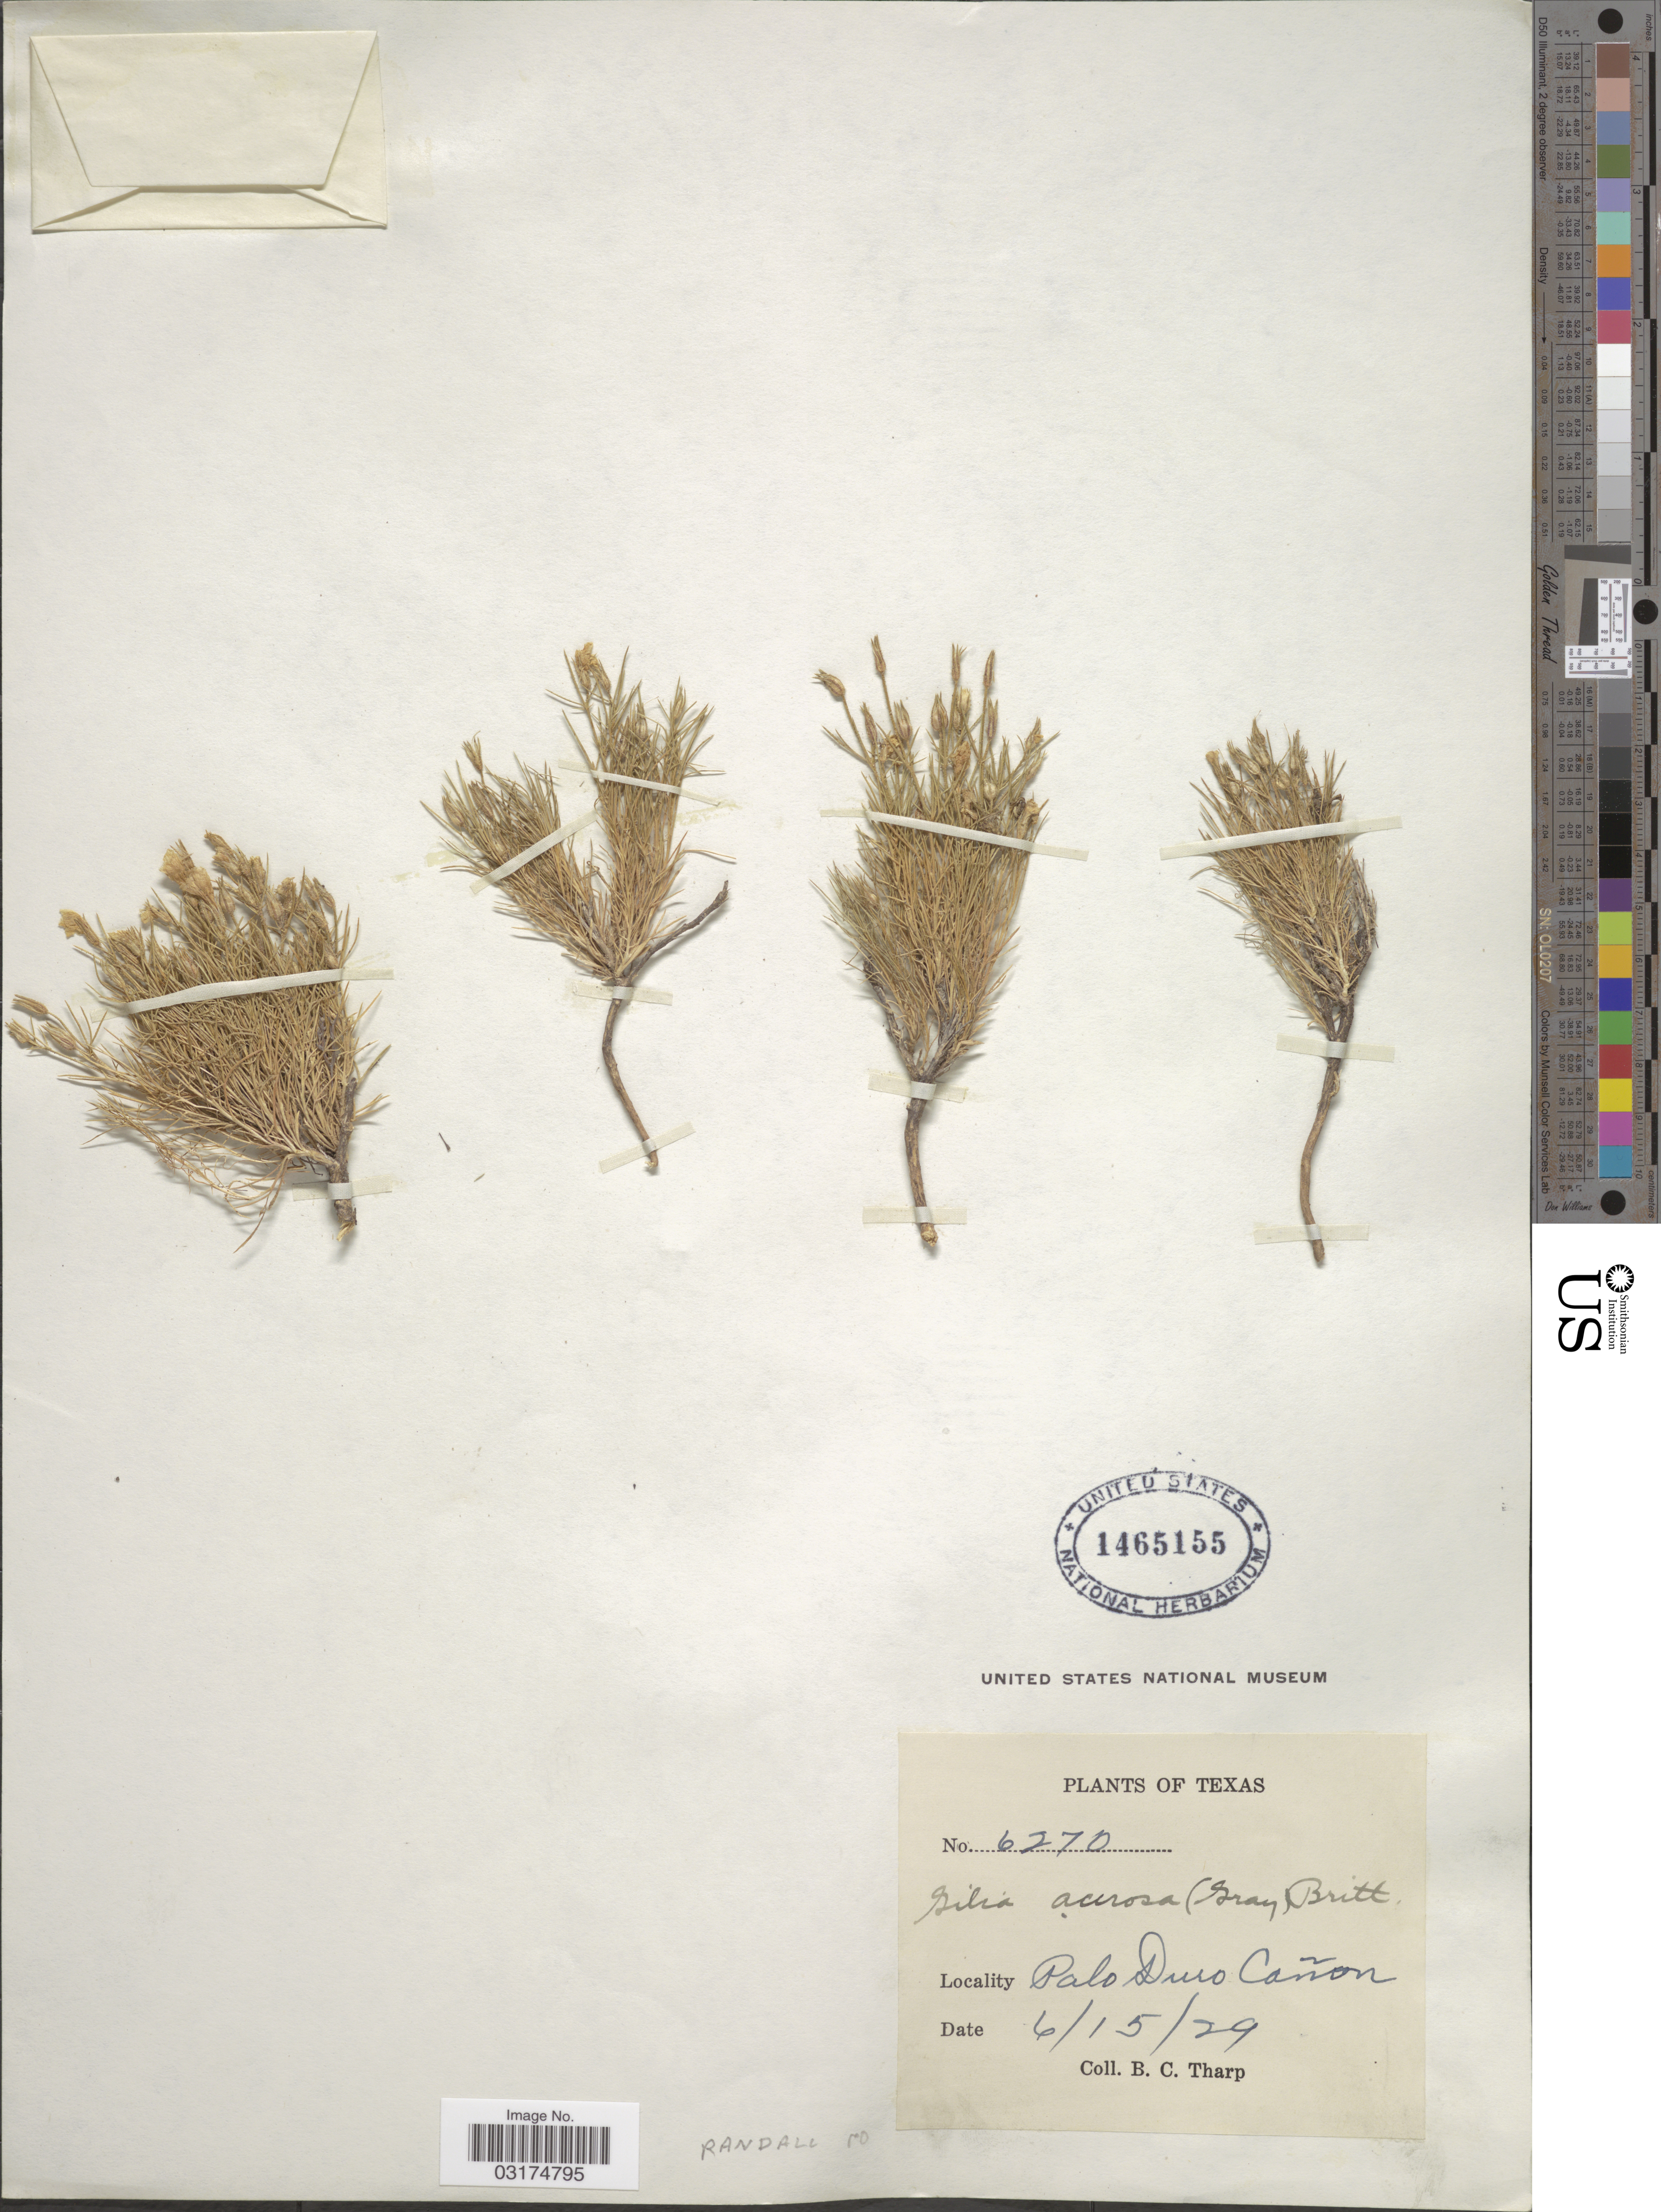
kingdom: Plantae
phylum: Tracheophyta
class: Magnoliopsida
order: Ericales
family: Polemoniaceae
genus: Giliastrum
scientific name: Giliastrum acerosum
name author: (A. Gray) Rydb.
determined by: Strong, Mark T., (BOT), Smithsonian Institution - National Museum of Natural History (UNITED STATES)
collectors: B. C. Tharp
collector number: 6270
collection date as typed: Transcribed d/m/y: 15/6/29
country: United States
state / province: Texas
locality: Palo Duro Cañon. Randall Co.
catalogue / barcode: US 1465155